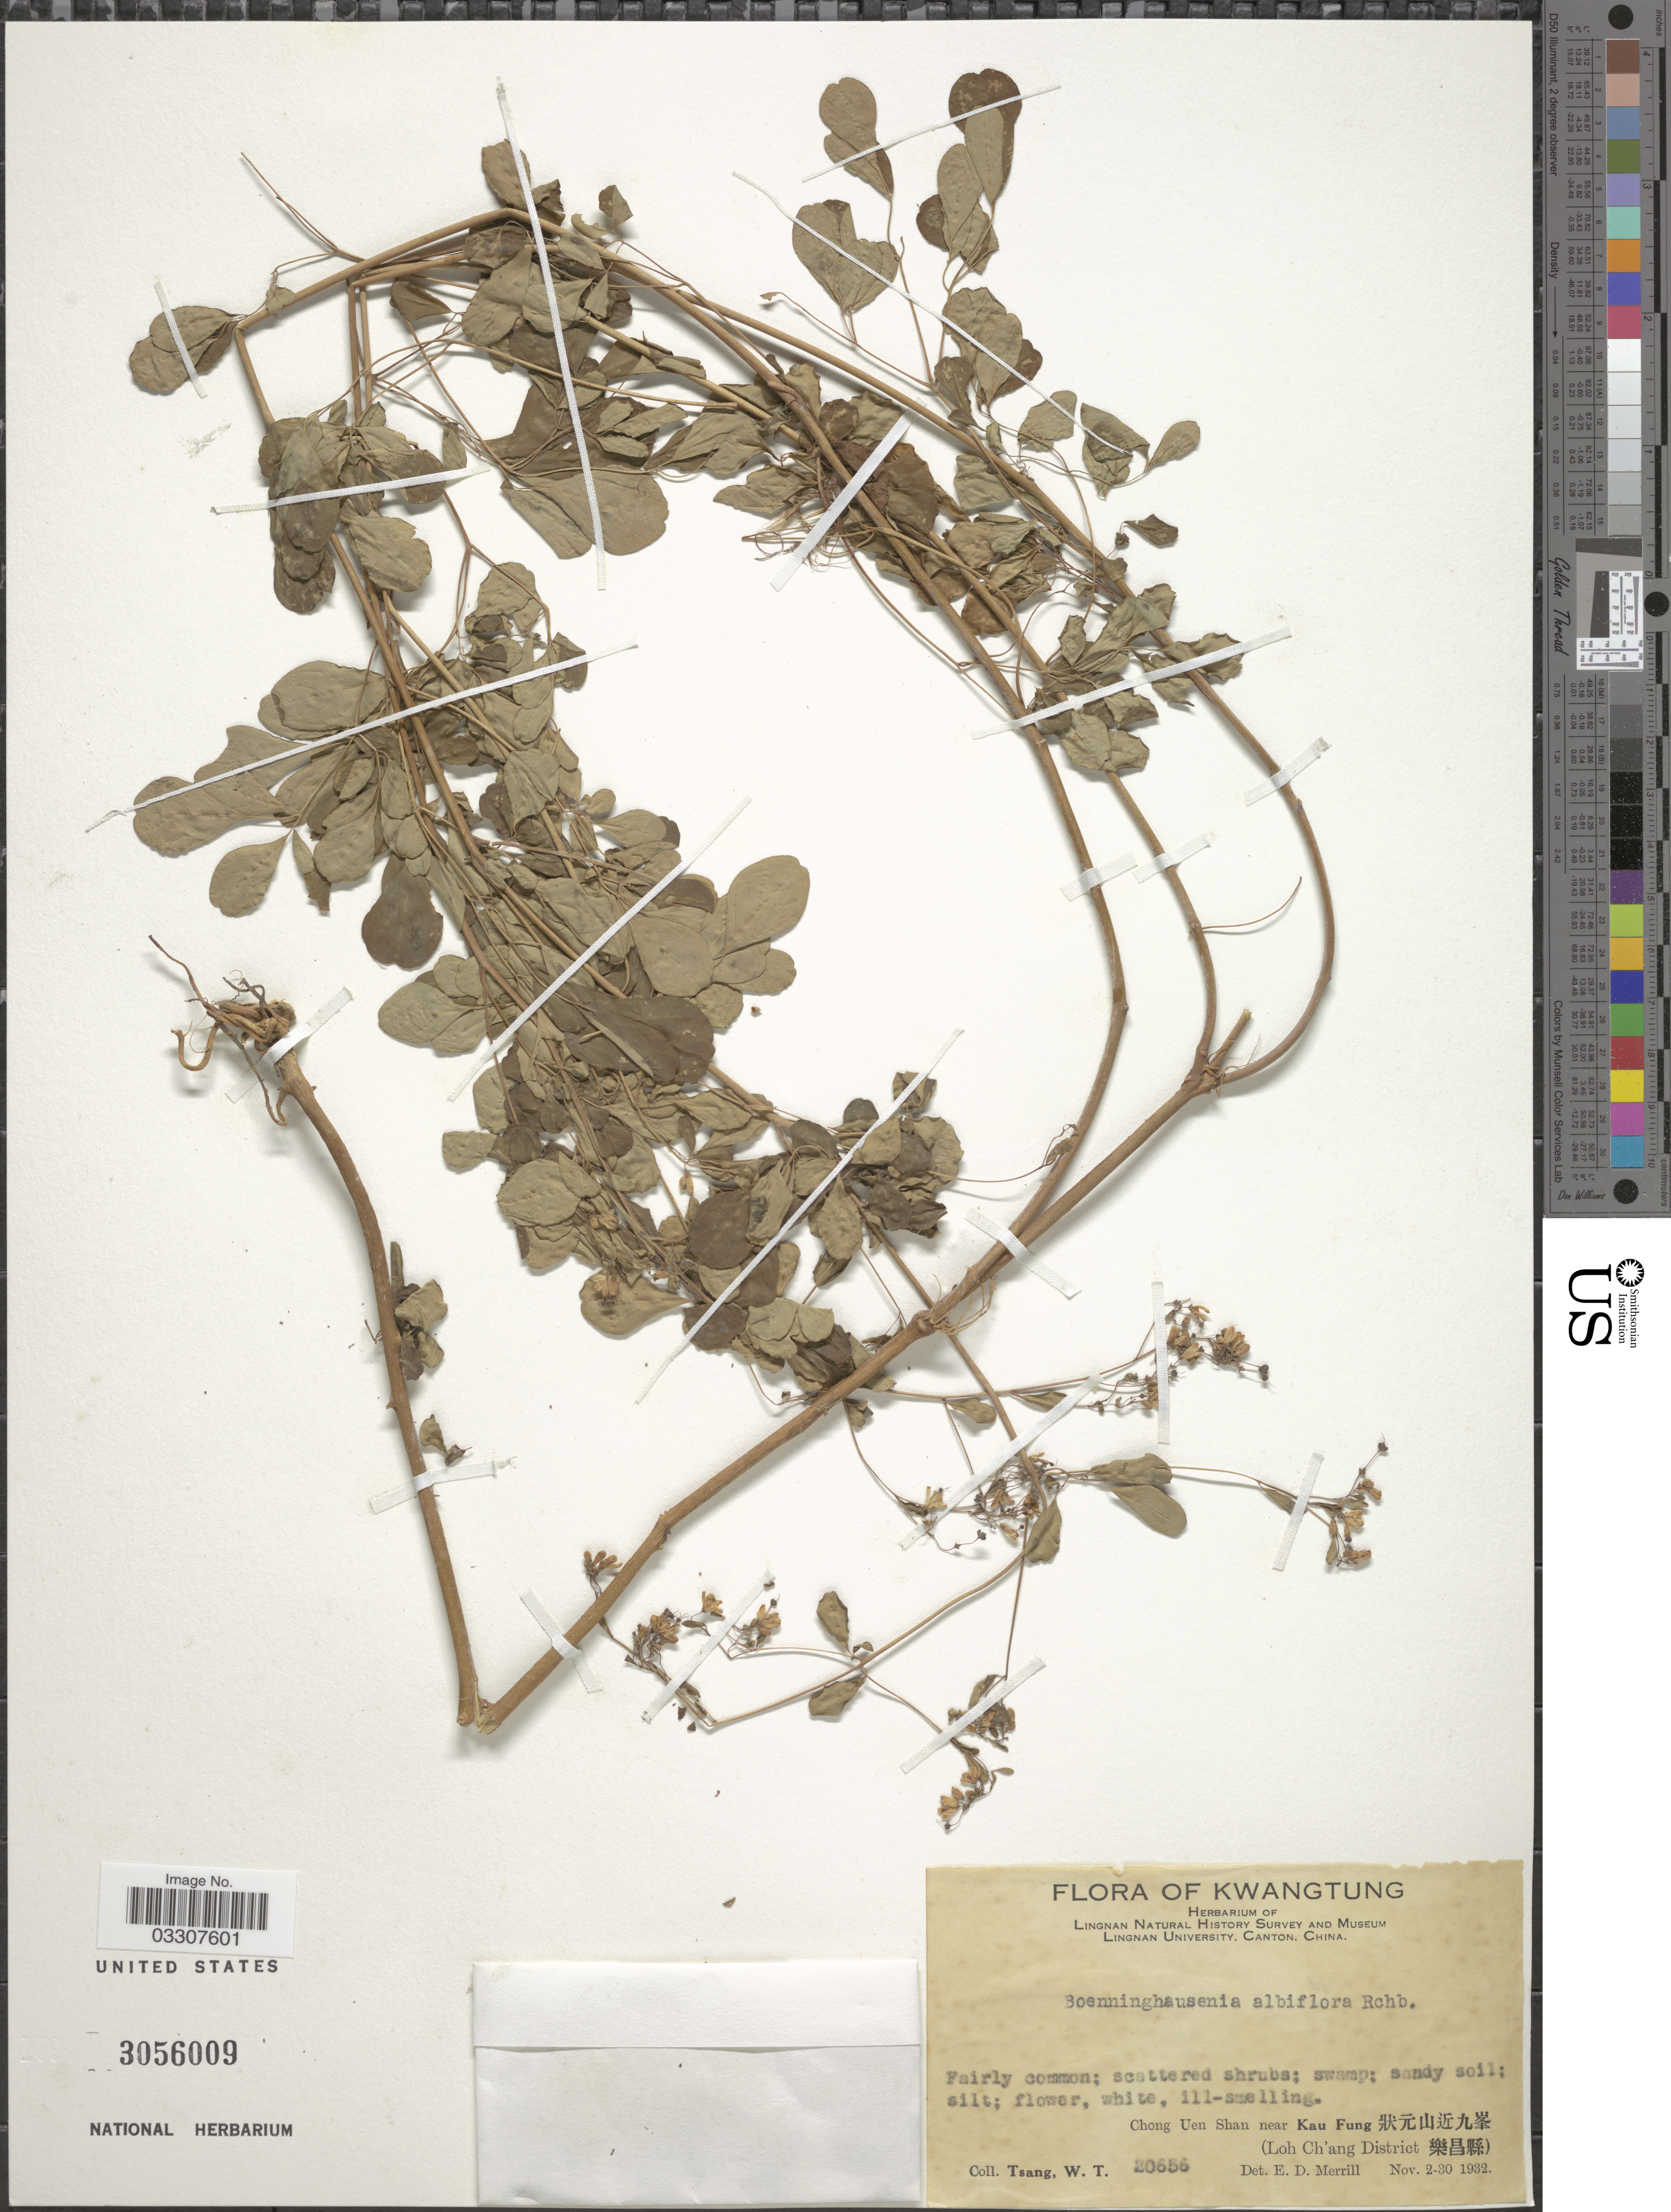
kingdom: Plantae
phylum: Tracheophyta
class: Magnoliopsida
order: Sapindales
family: Rutaceae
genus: Boenninghausenia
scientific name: Boenninghausenia albiflora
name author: (Hook.) Meisn.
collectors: W. T. Tsang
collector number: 20656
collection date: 1932-11-02/1932-11-30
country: China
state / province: Guangdong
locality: Kwangtung. Chong Uen Shan near Kau Fung X. (Loh Ch'ang District X).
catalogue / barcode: US 3056009